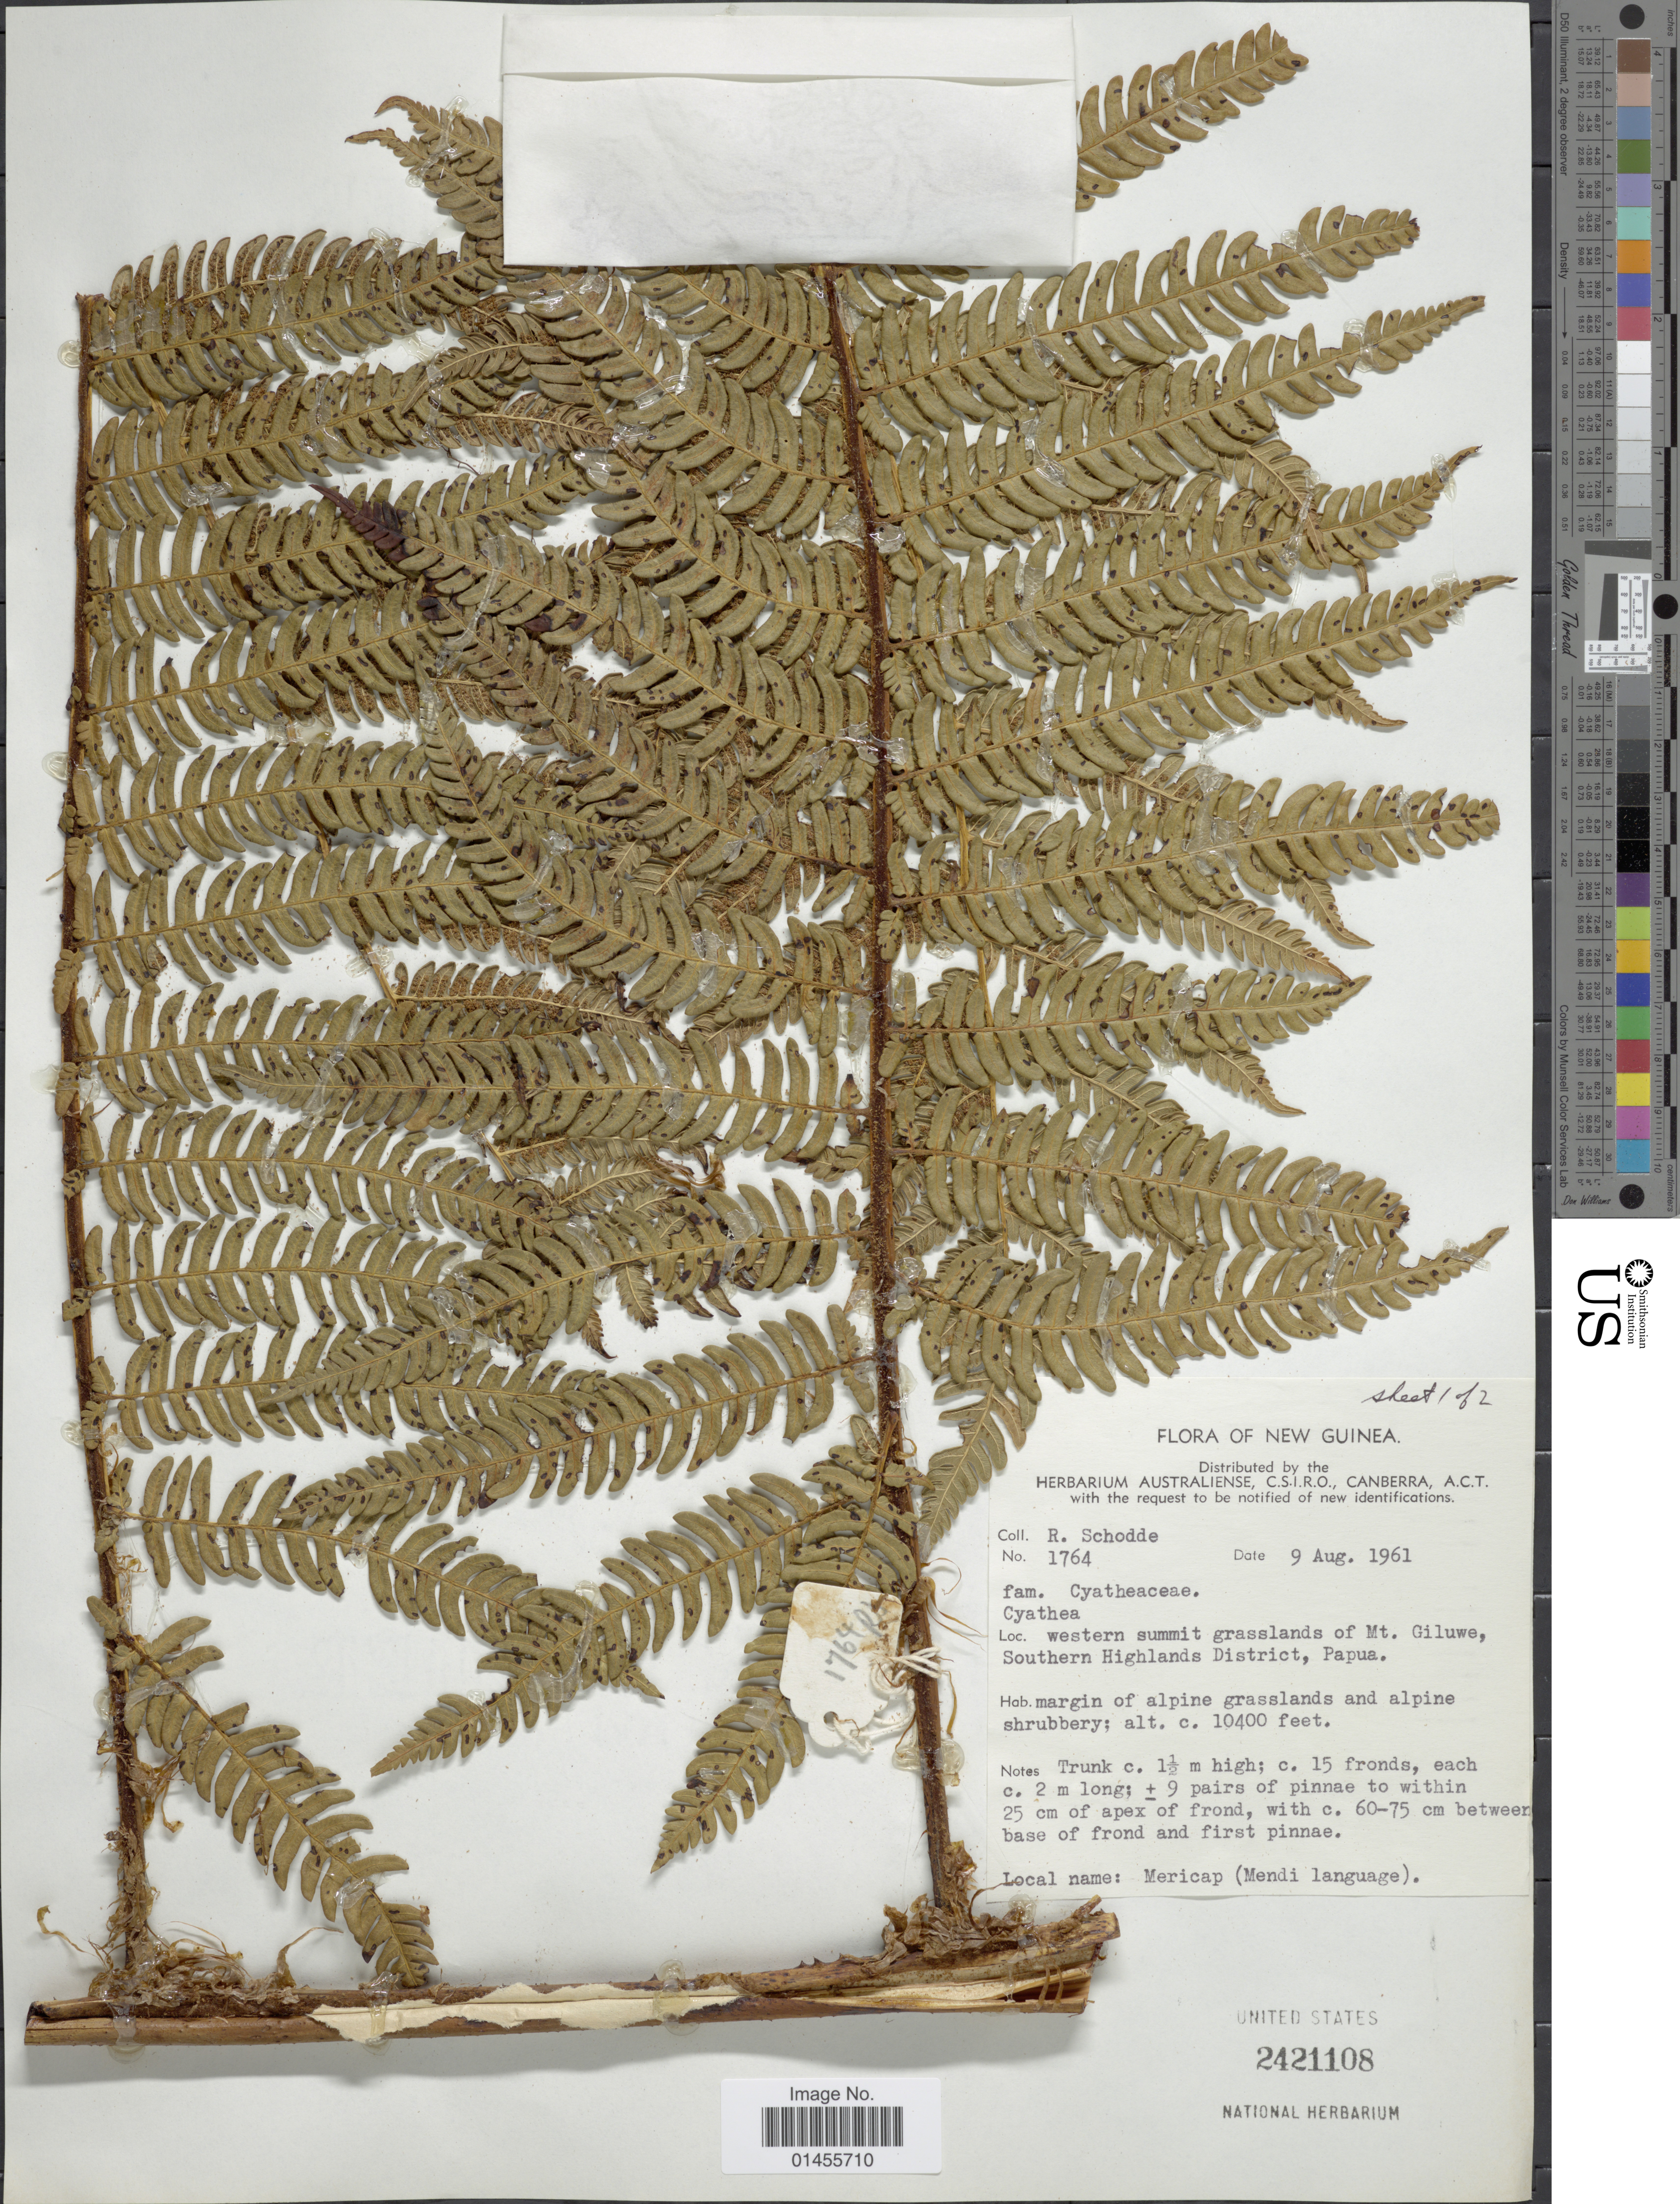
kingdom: Plantae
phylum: Tracheophyta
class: Polypodiopsida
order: Cyatheales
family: Cyatheaceae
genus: Alsophila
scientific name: Alsophila sp.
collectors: R. Schodde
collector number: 1764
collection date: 1961-08-09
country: Papua New Guinea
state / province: Southern Highlands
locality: New Guinea. Western summit grassland of Mt. Giluwe, Southern Highlands District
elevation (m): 3170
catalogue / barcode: US 2421108